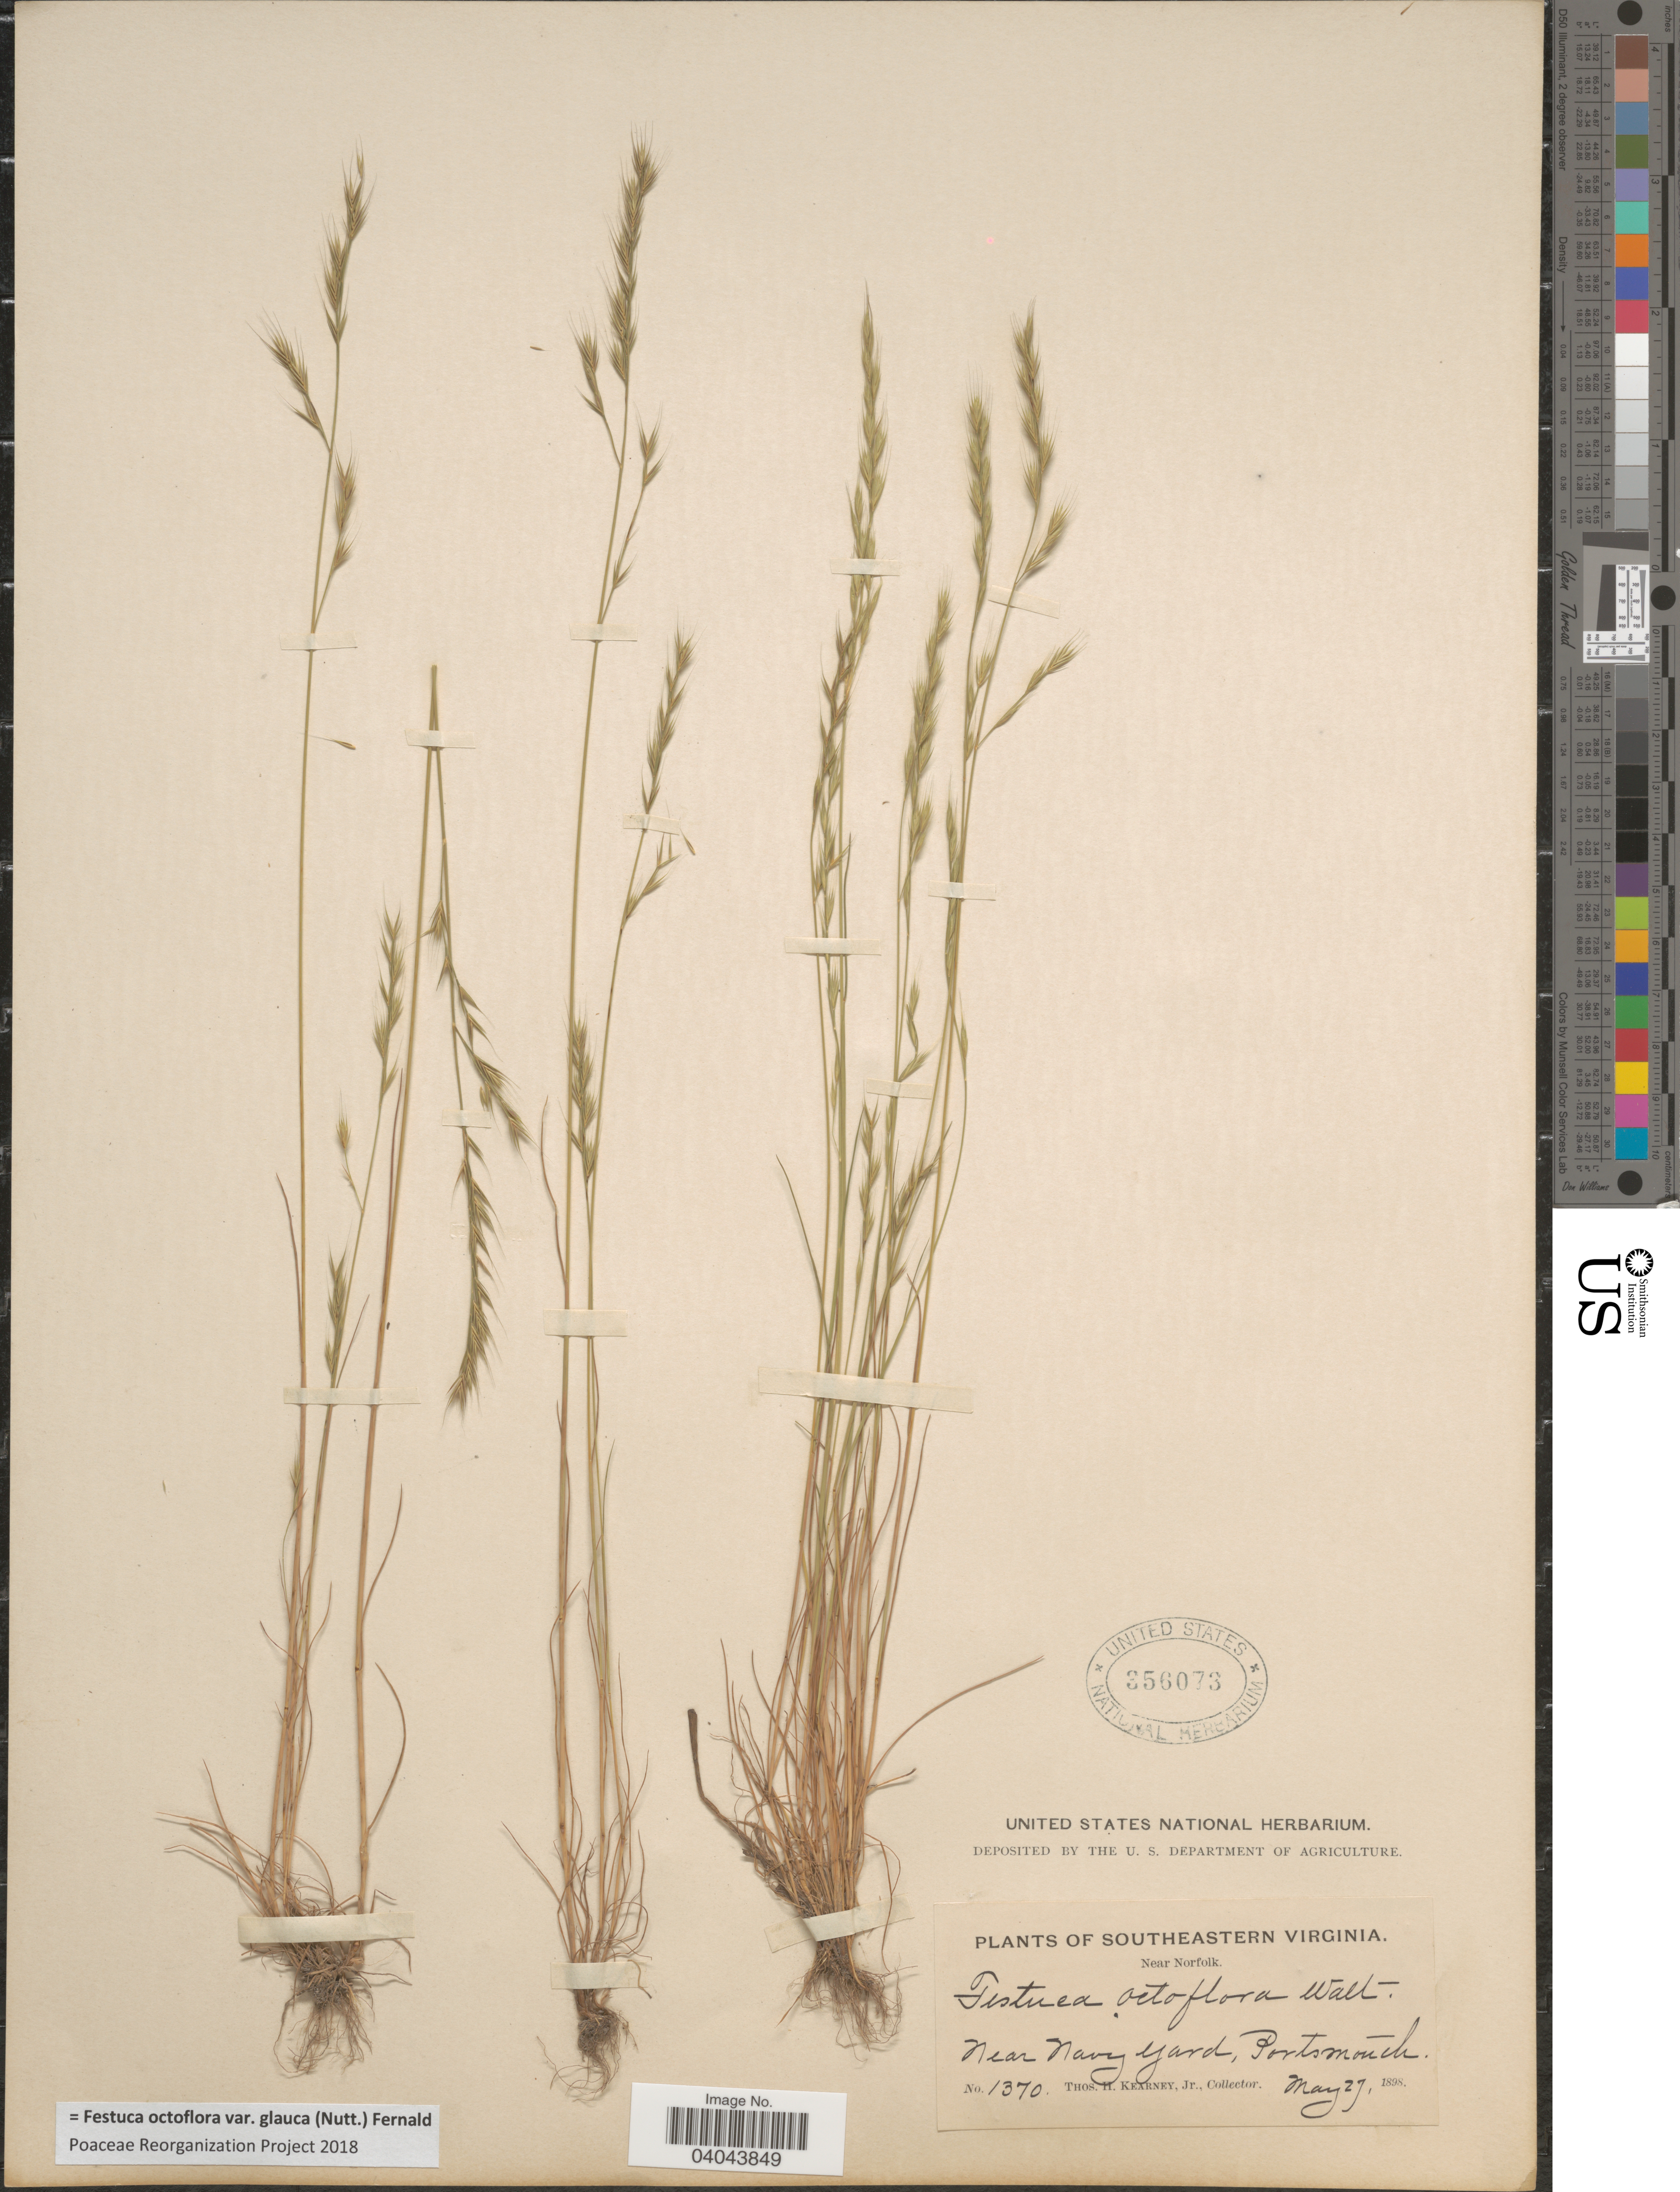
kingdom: Plantae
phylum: Tracheophyta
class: Liliopsida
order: Poales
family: Poaceae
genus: Festuca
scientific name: Festuca octoflora var. glauca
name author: (Nutt.) Fernald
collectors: T. H. Kearney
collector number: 1370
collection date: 1898-05-27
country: United States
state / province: Virginia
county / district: City of Portsmouth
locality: Southeastern Virginia. Near Norfolk. Near Navy Yard, Portsmouth.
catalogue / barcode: US 356073